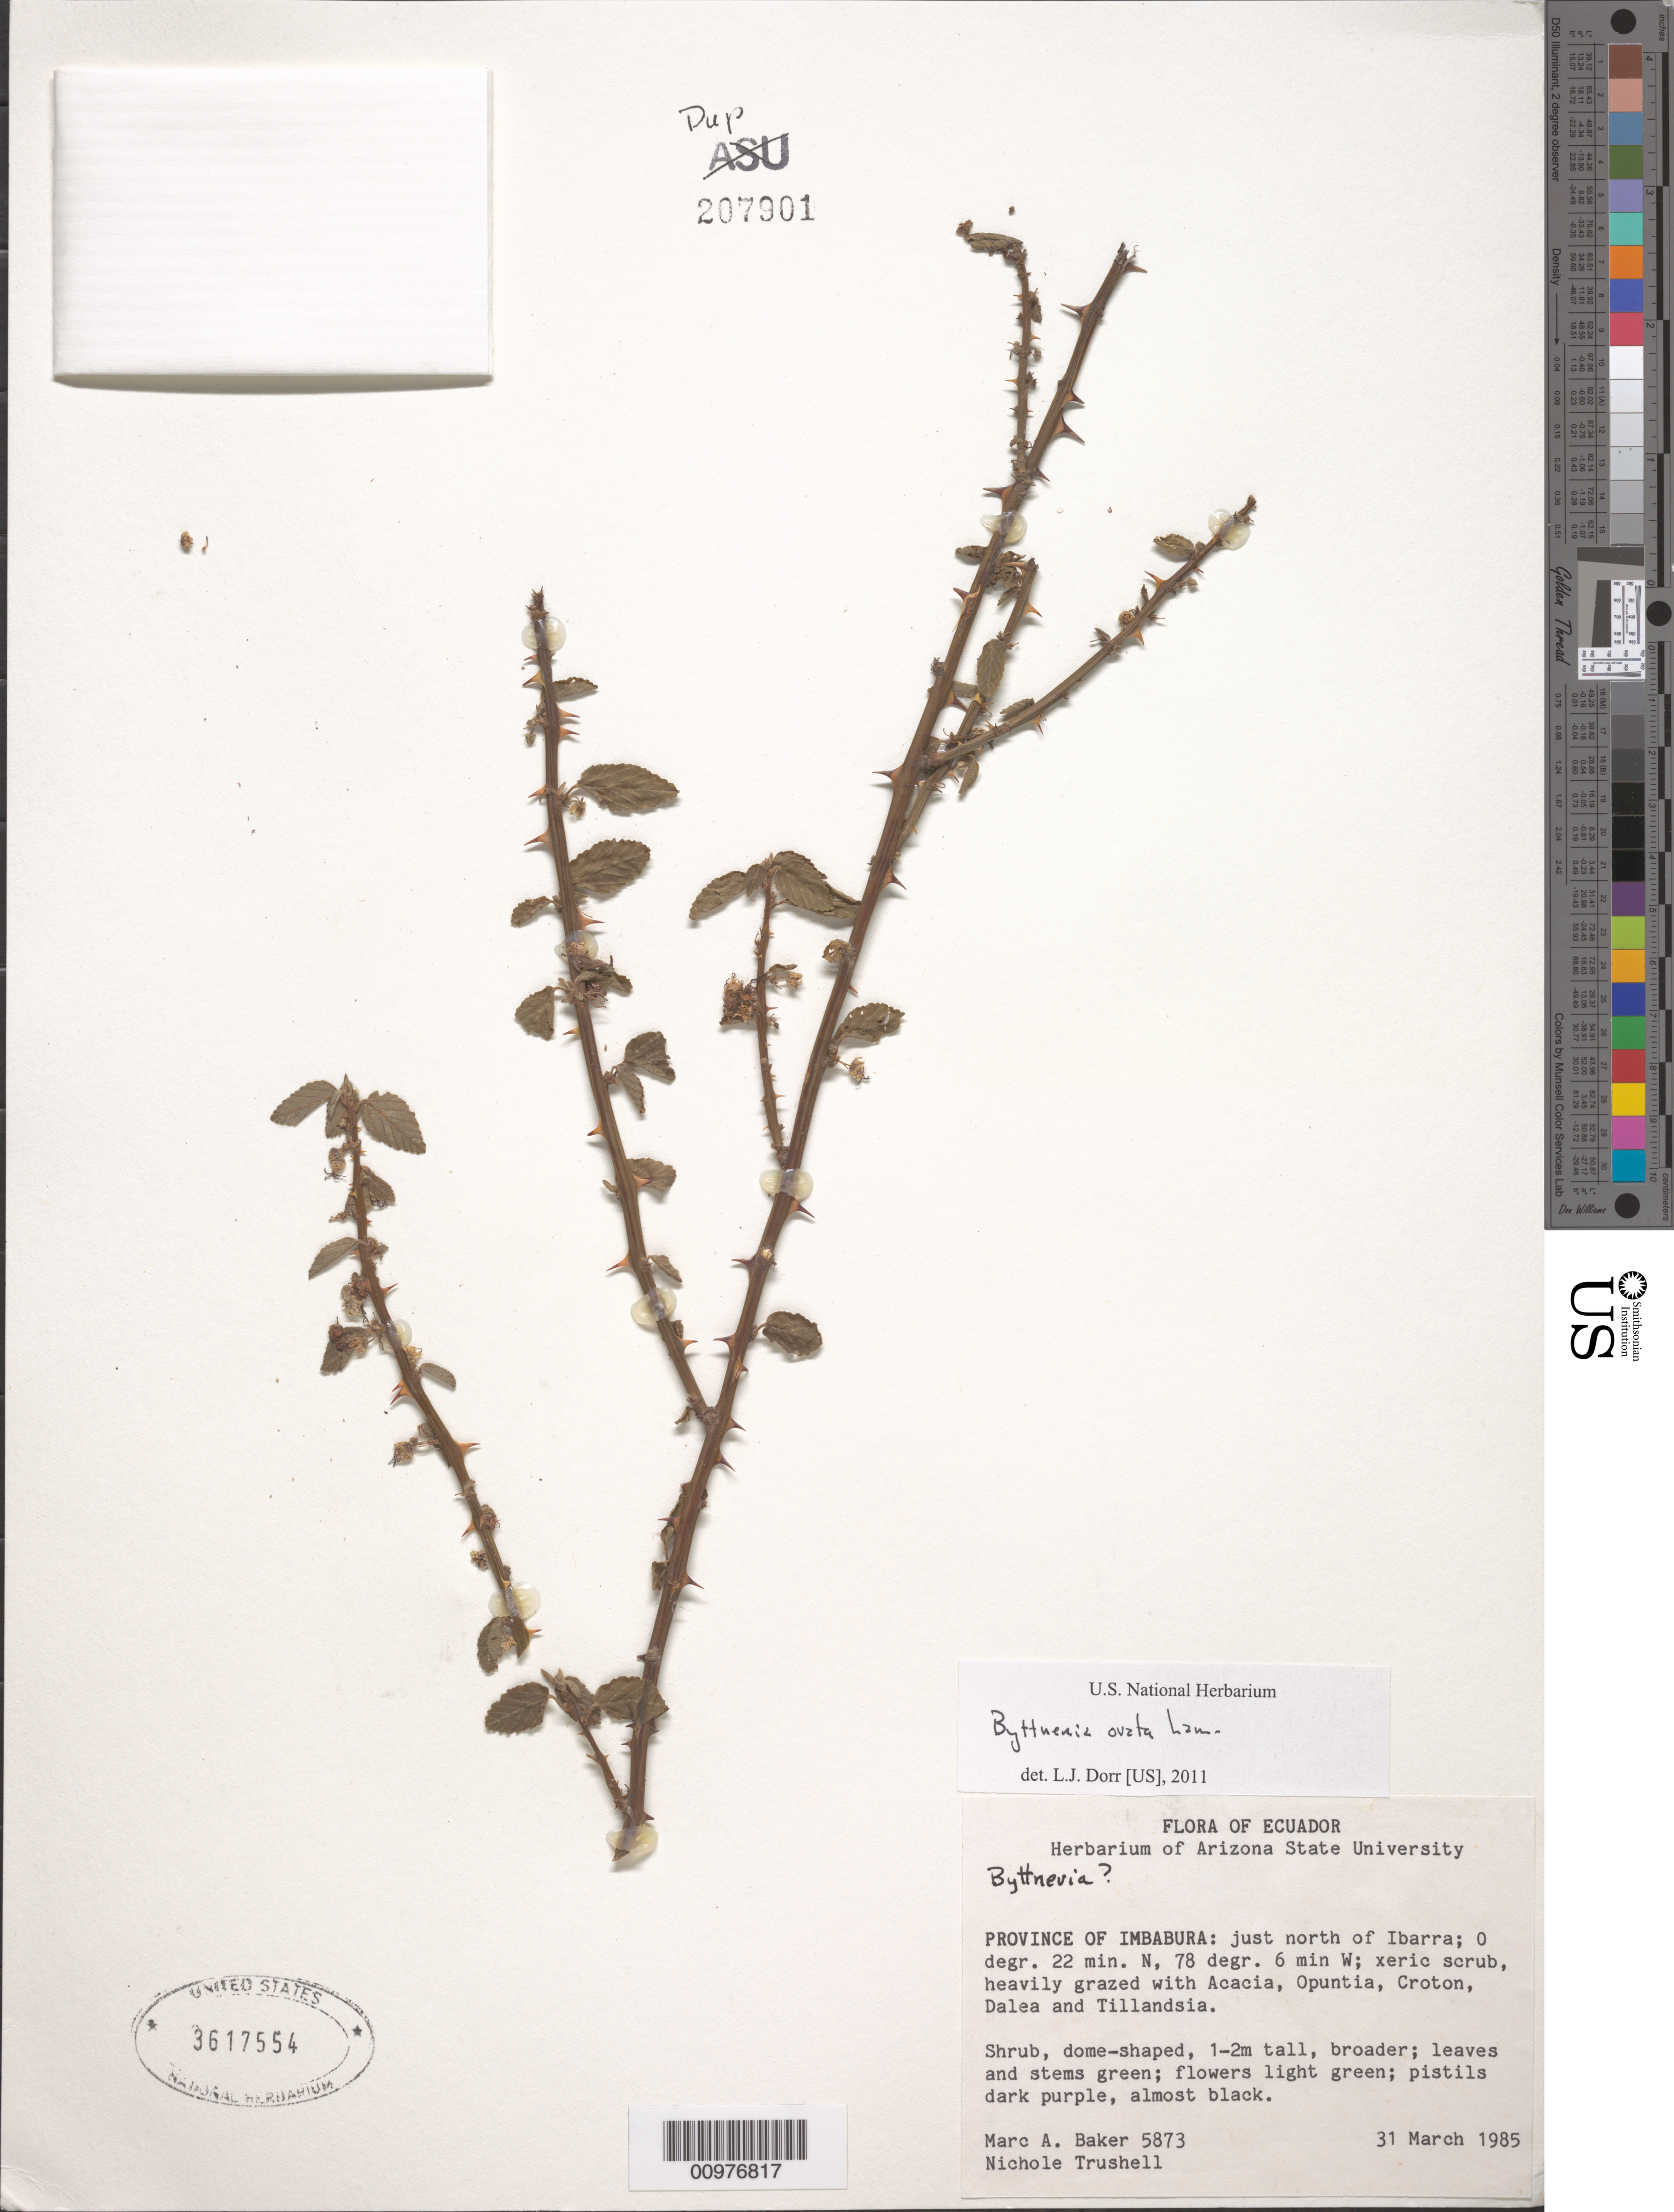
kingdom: Plantae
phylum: Tracheophyta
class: Magnoliopsida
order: Malvales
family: Malvaceae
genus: Byttneria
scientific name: Byttneria ovata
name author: Lam.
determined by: Dorr, L. J., (BOT), Smithsonian Institution - National Museum of Natural History (UNITED STATES)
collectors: M. A. Baker & N. Trushell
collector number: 5873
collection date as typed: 31 March 1985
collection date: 1985-03-31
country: Ecuador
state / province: Imbabura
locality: just N of Ibarra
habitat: xeric scrub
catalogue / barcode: US 3617554